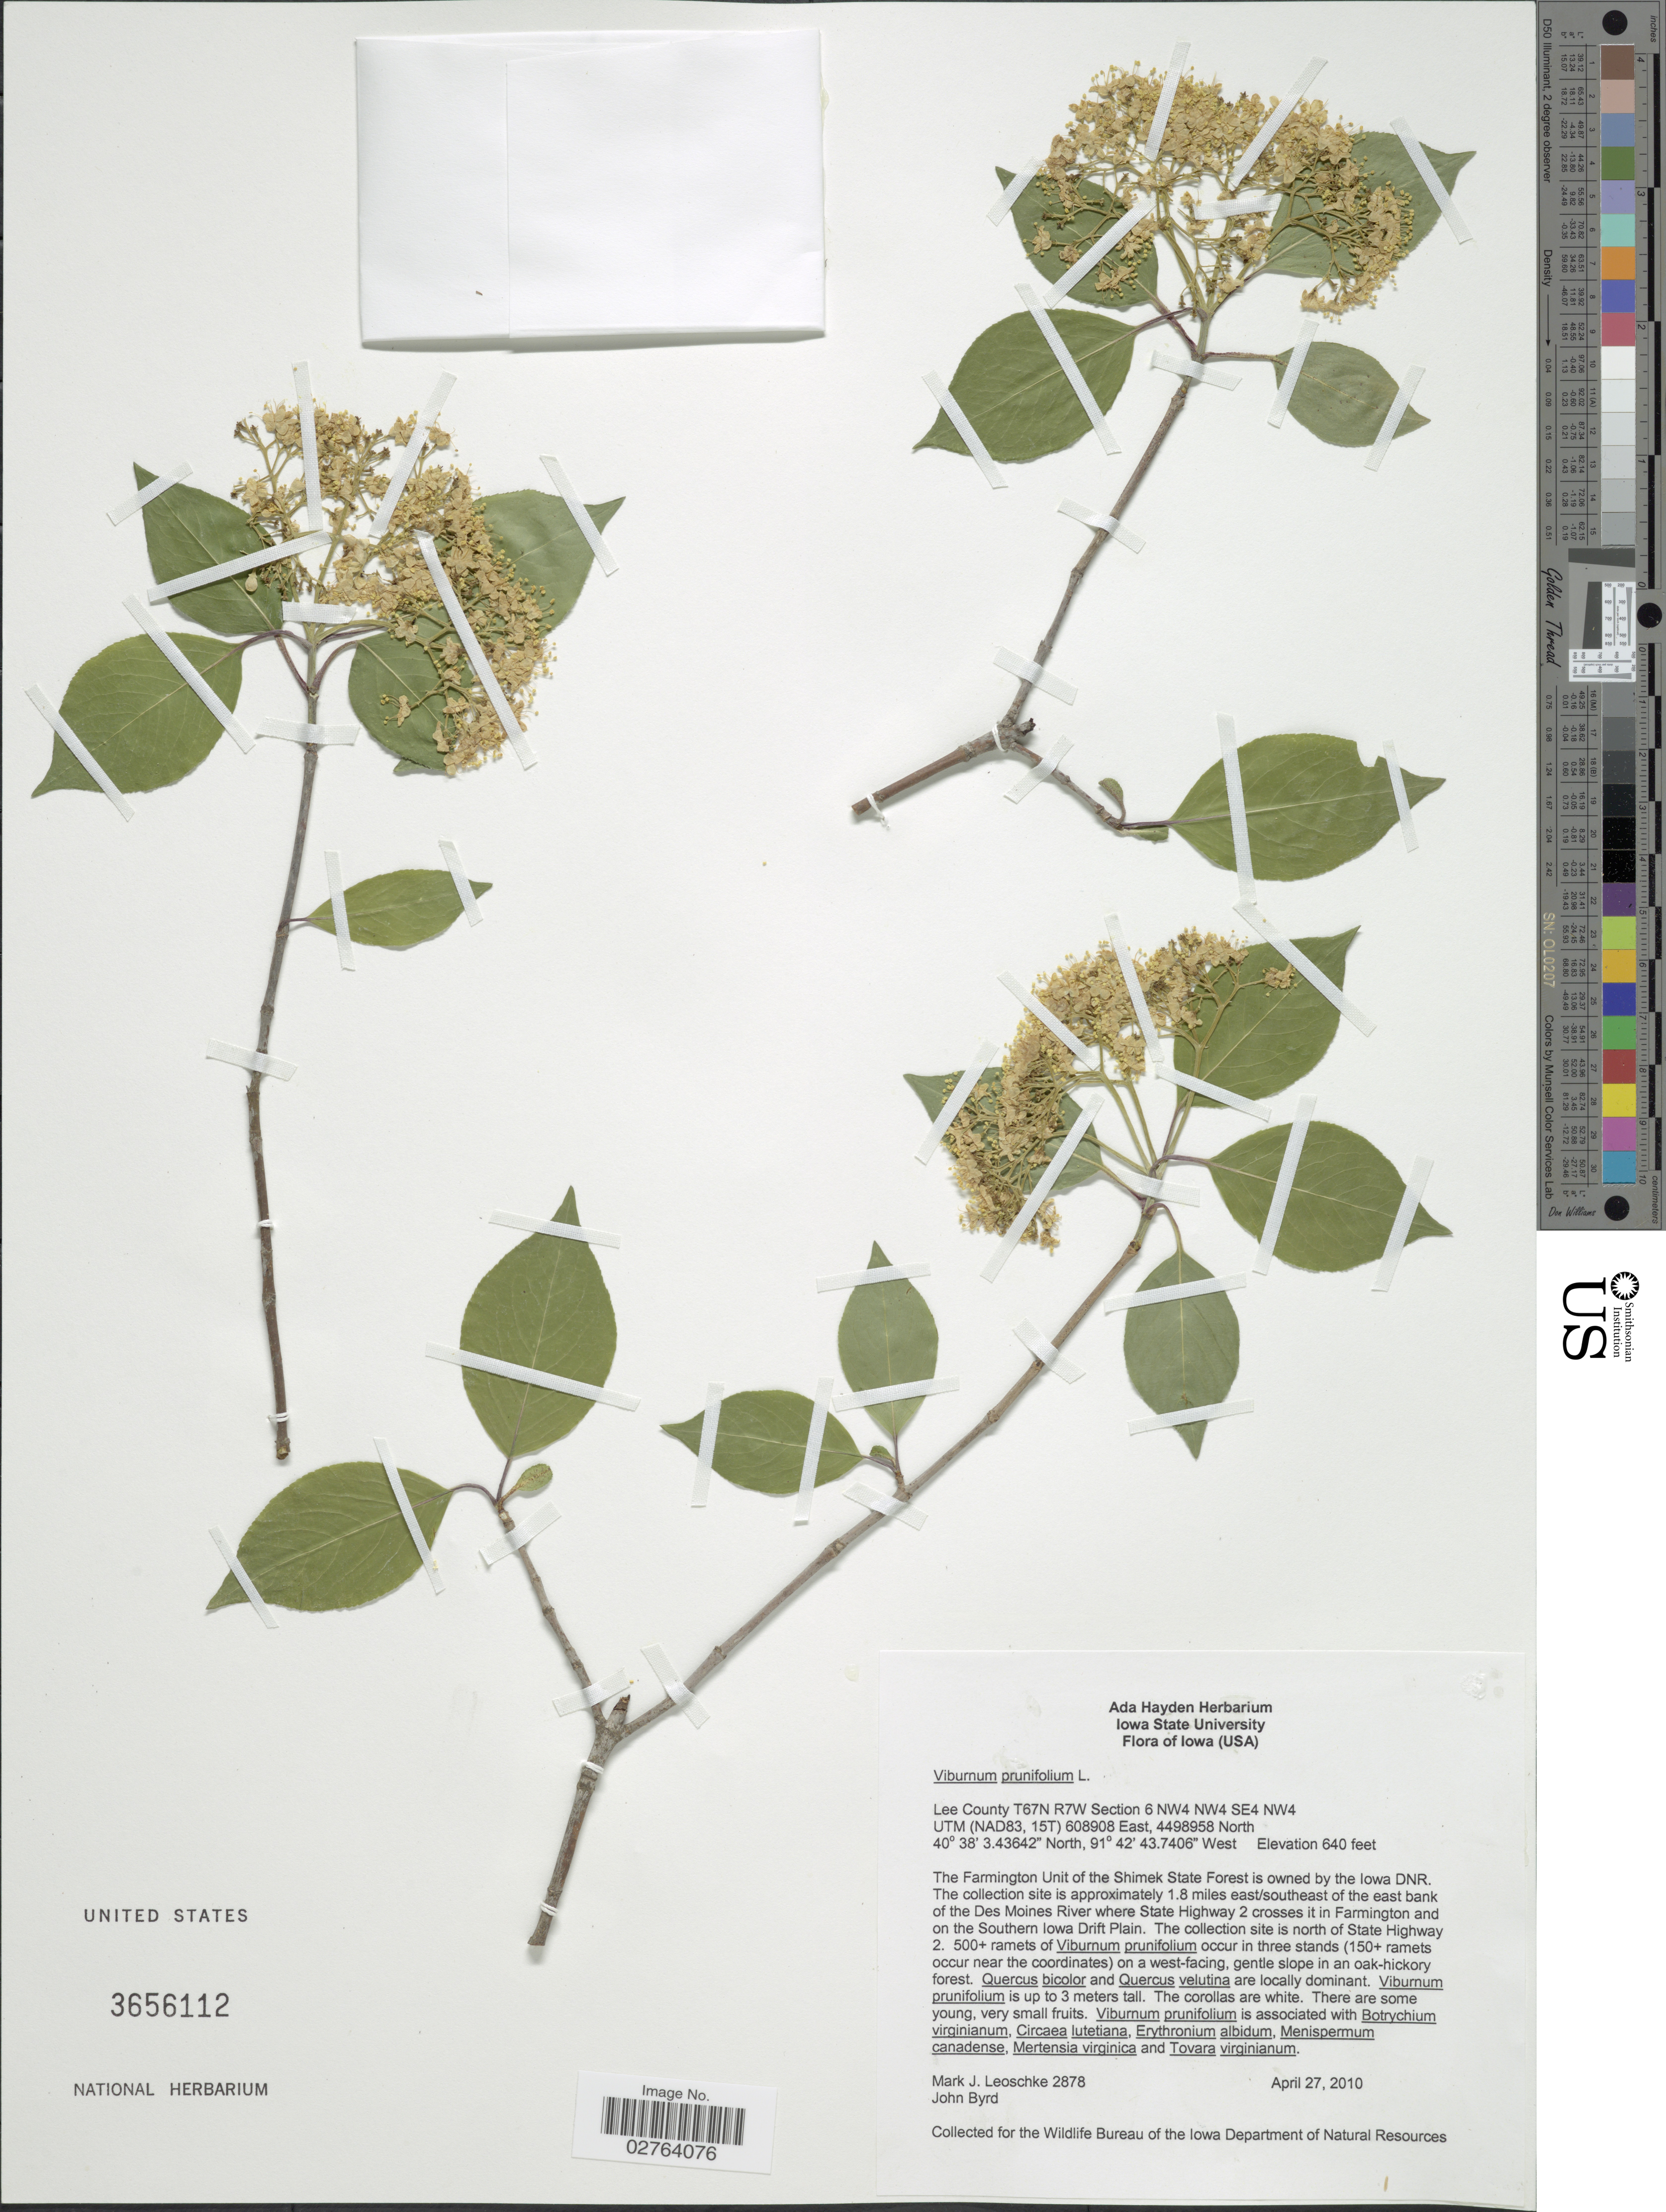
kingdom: Plantae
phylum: Tracheophyta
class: Magnoliopsida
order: Dipsacales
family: Viburnaceae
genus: Viburnum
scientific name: Viburnum prunifolium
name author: L.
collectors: M. J. Leoschke & J. Byrd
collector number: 2878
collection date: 2010-04-27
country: United States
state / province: Iowa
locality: Lee County: T67N R7W Section 6 NW4 NW4 SE4 NW4. The Farmington Unit of the Shimek State Forest is owned by the Iowa DNR. The collection site is approximately 1.8 miles east/southeast of the east bank of the Des Moines River where State Highway 2 crosses it in Farmington and on the Southern Iowa Drift Plain. The collection site is north of State Highway 2.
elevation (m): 195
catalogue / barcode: US 3656112